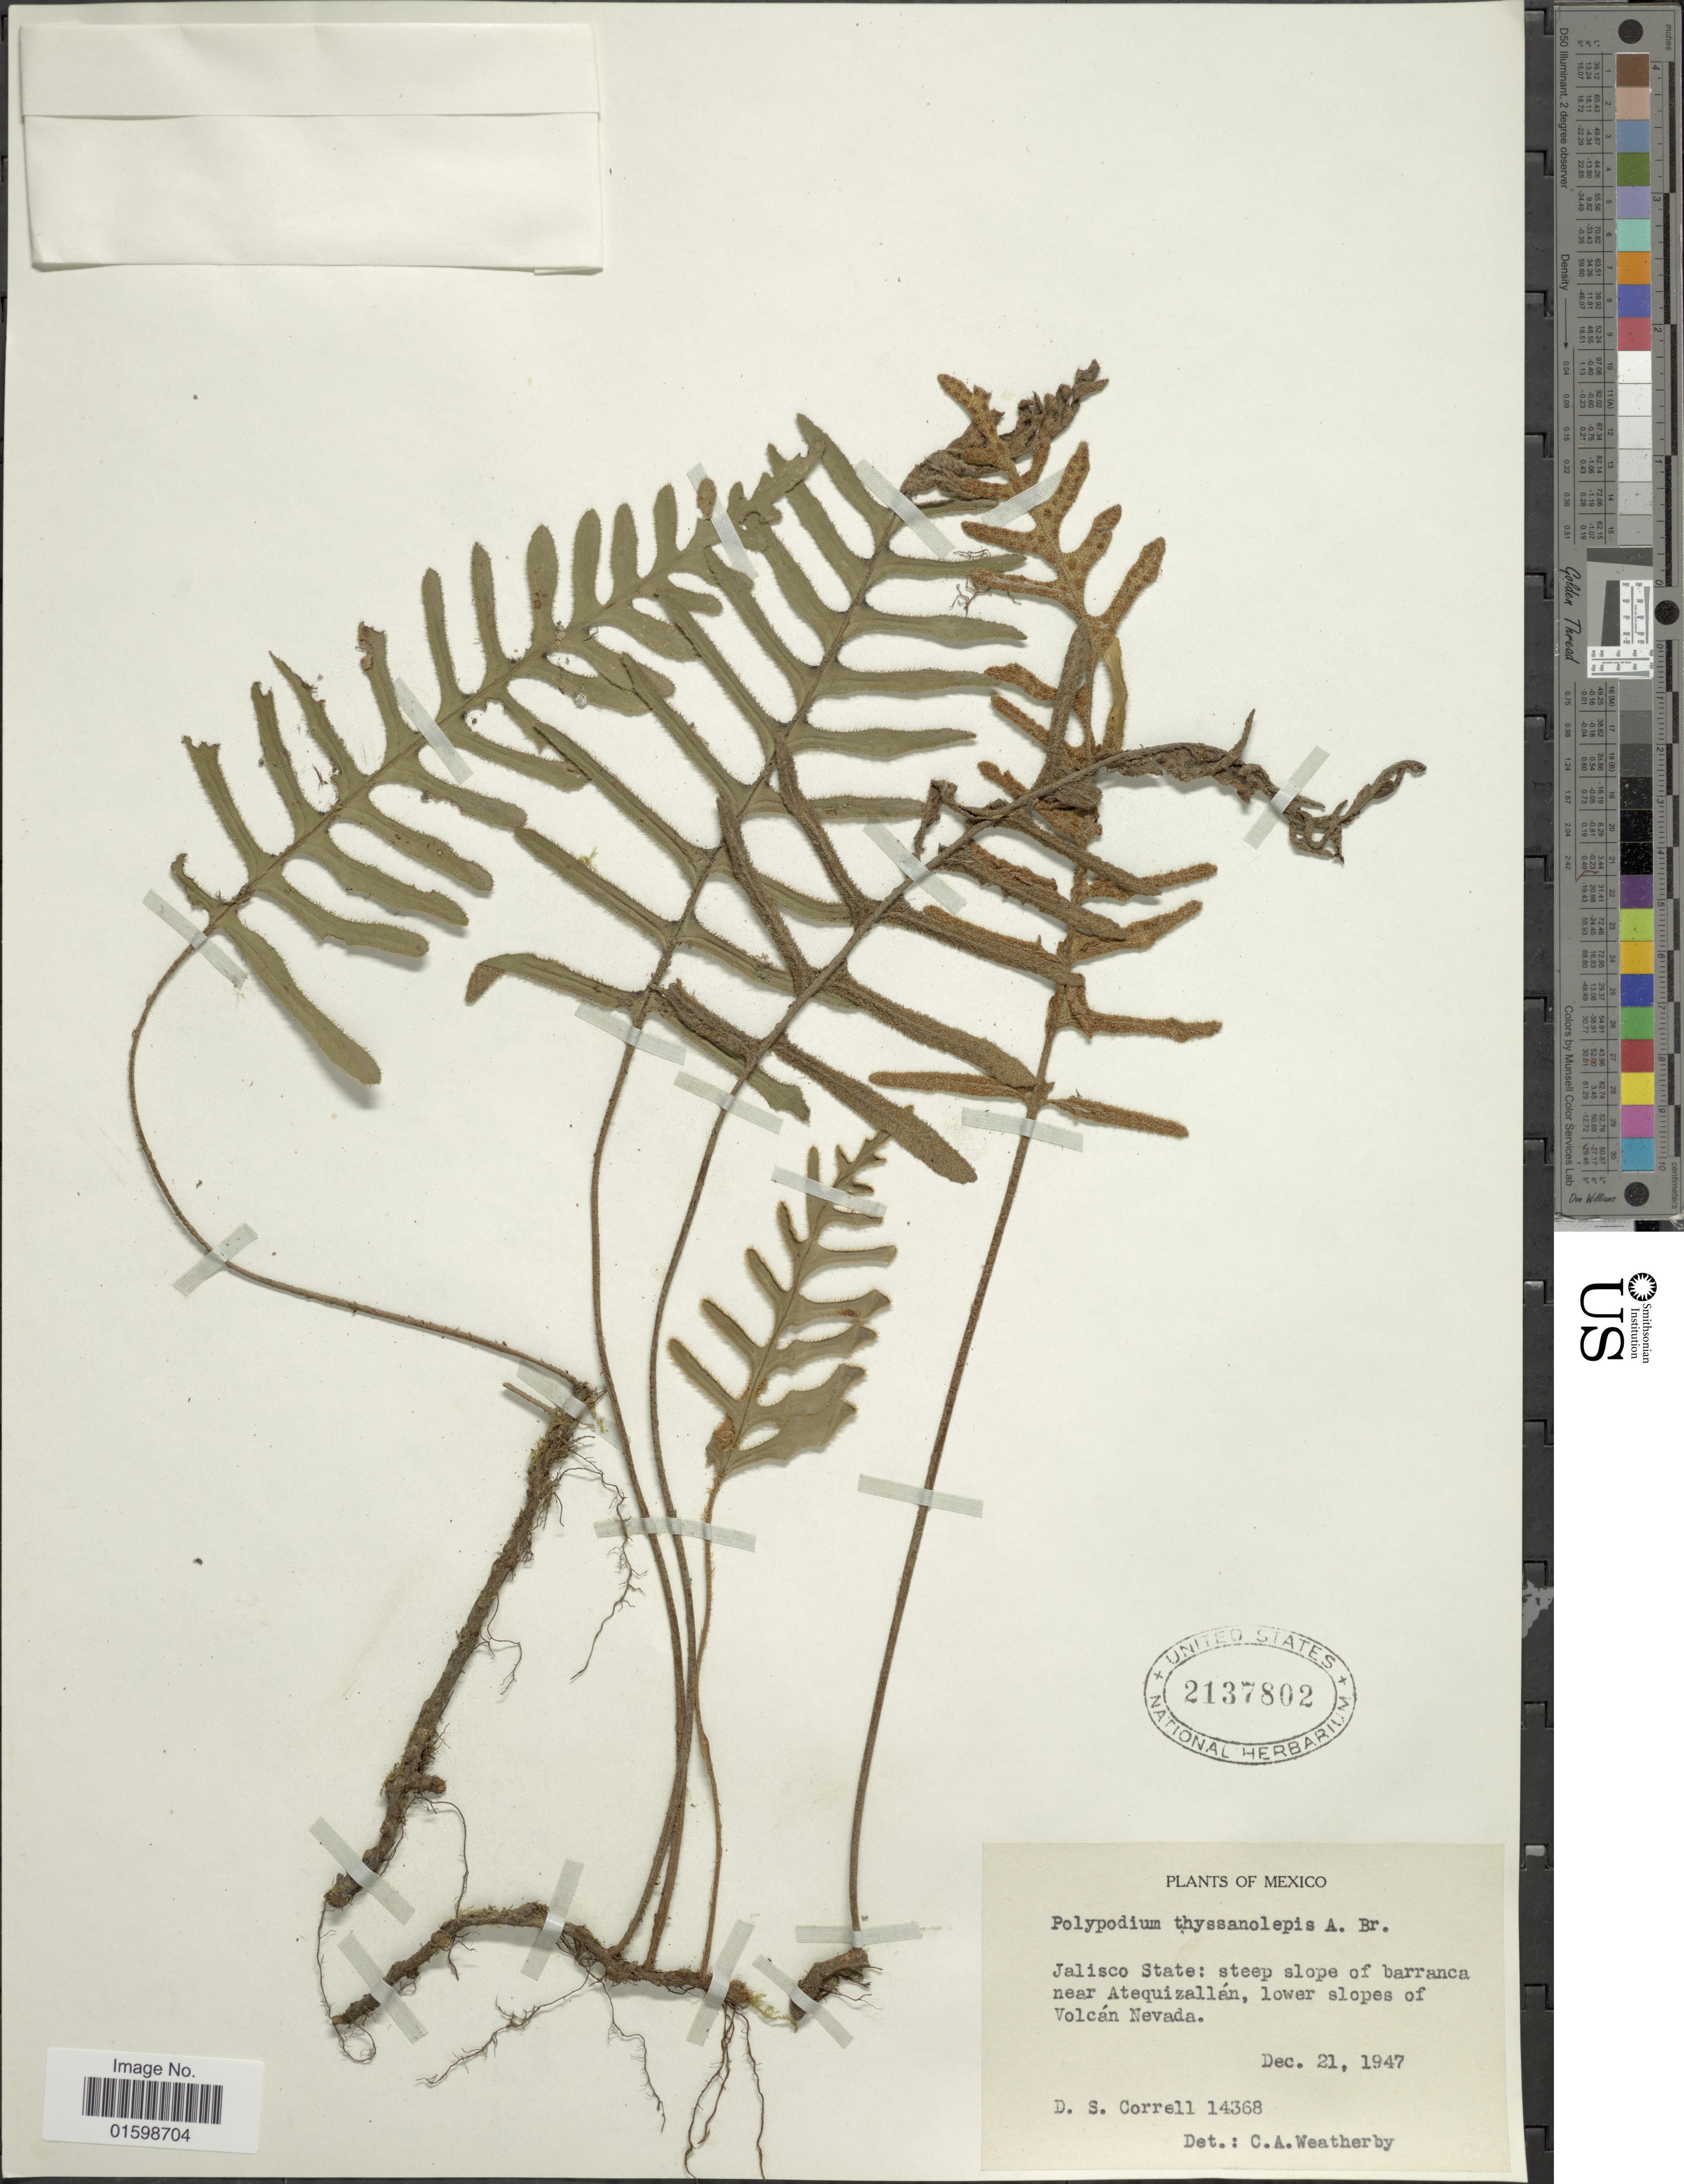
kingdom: Plantae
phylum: Tracheophyta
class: Polypodiopsida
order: Polypodiales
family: Polypodiaceae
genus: Pleopeltis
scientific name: Pleopeltis thyssanolepis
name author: (A. Braun ex Klotzsch) E.G. Andrews & Windham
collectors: D. S. Correll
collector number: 14368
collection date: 1947-12-21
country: Mexico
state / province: Jalisco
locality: Steep slope of barranca near Atequizallán, lower slopes of Volcán Nevada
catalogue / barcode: US 2137802